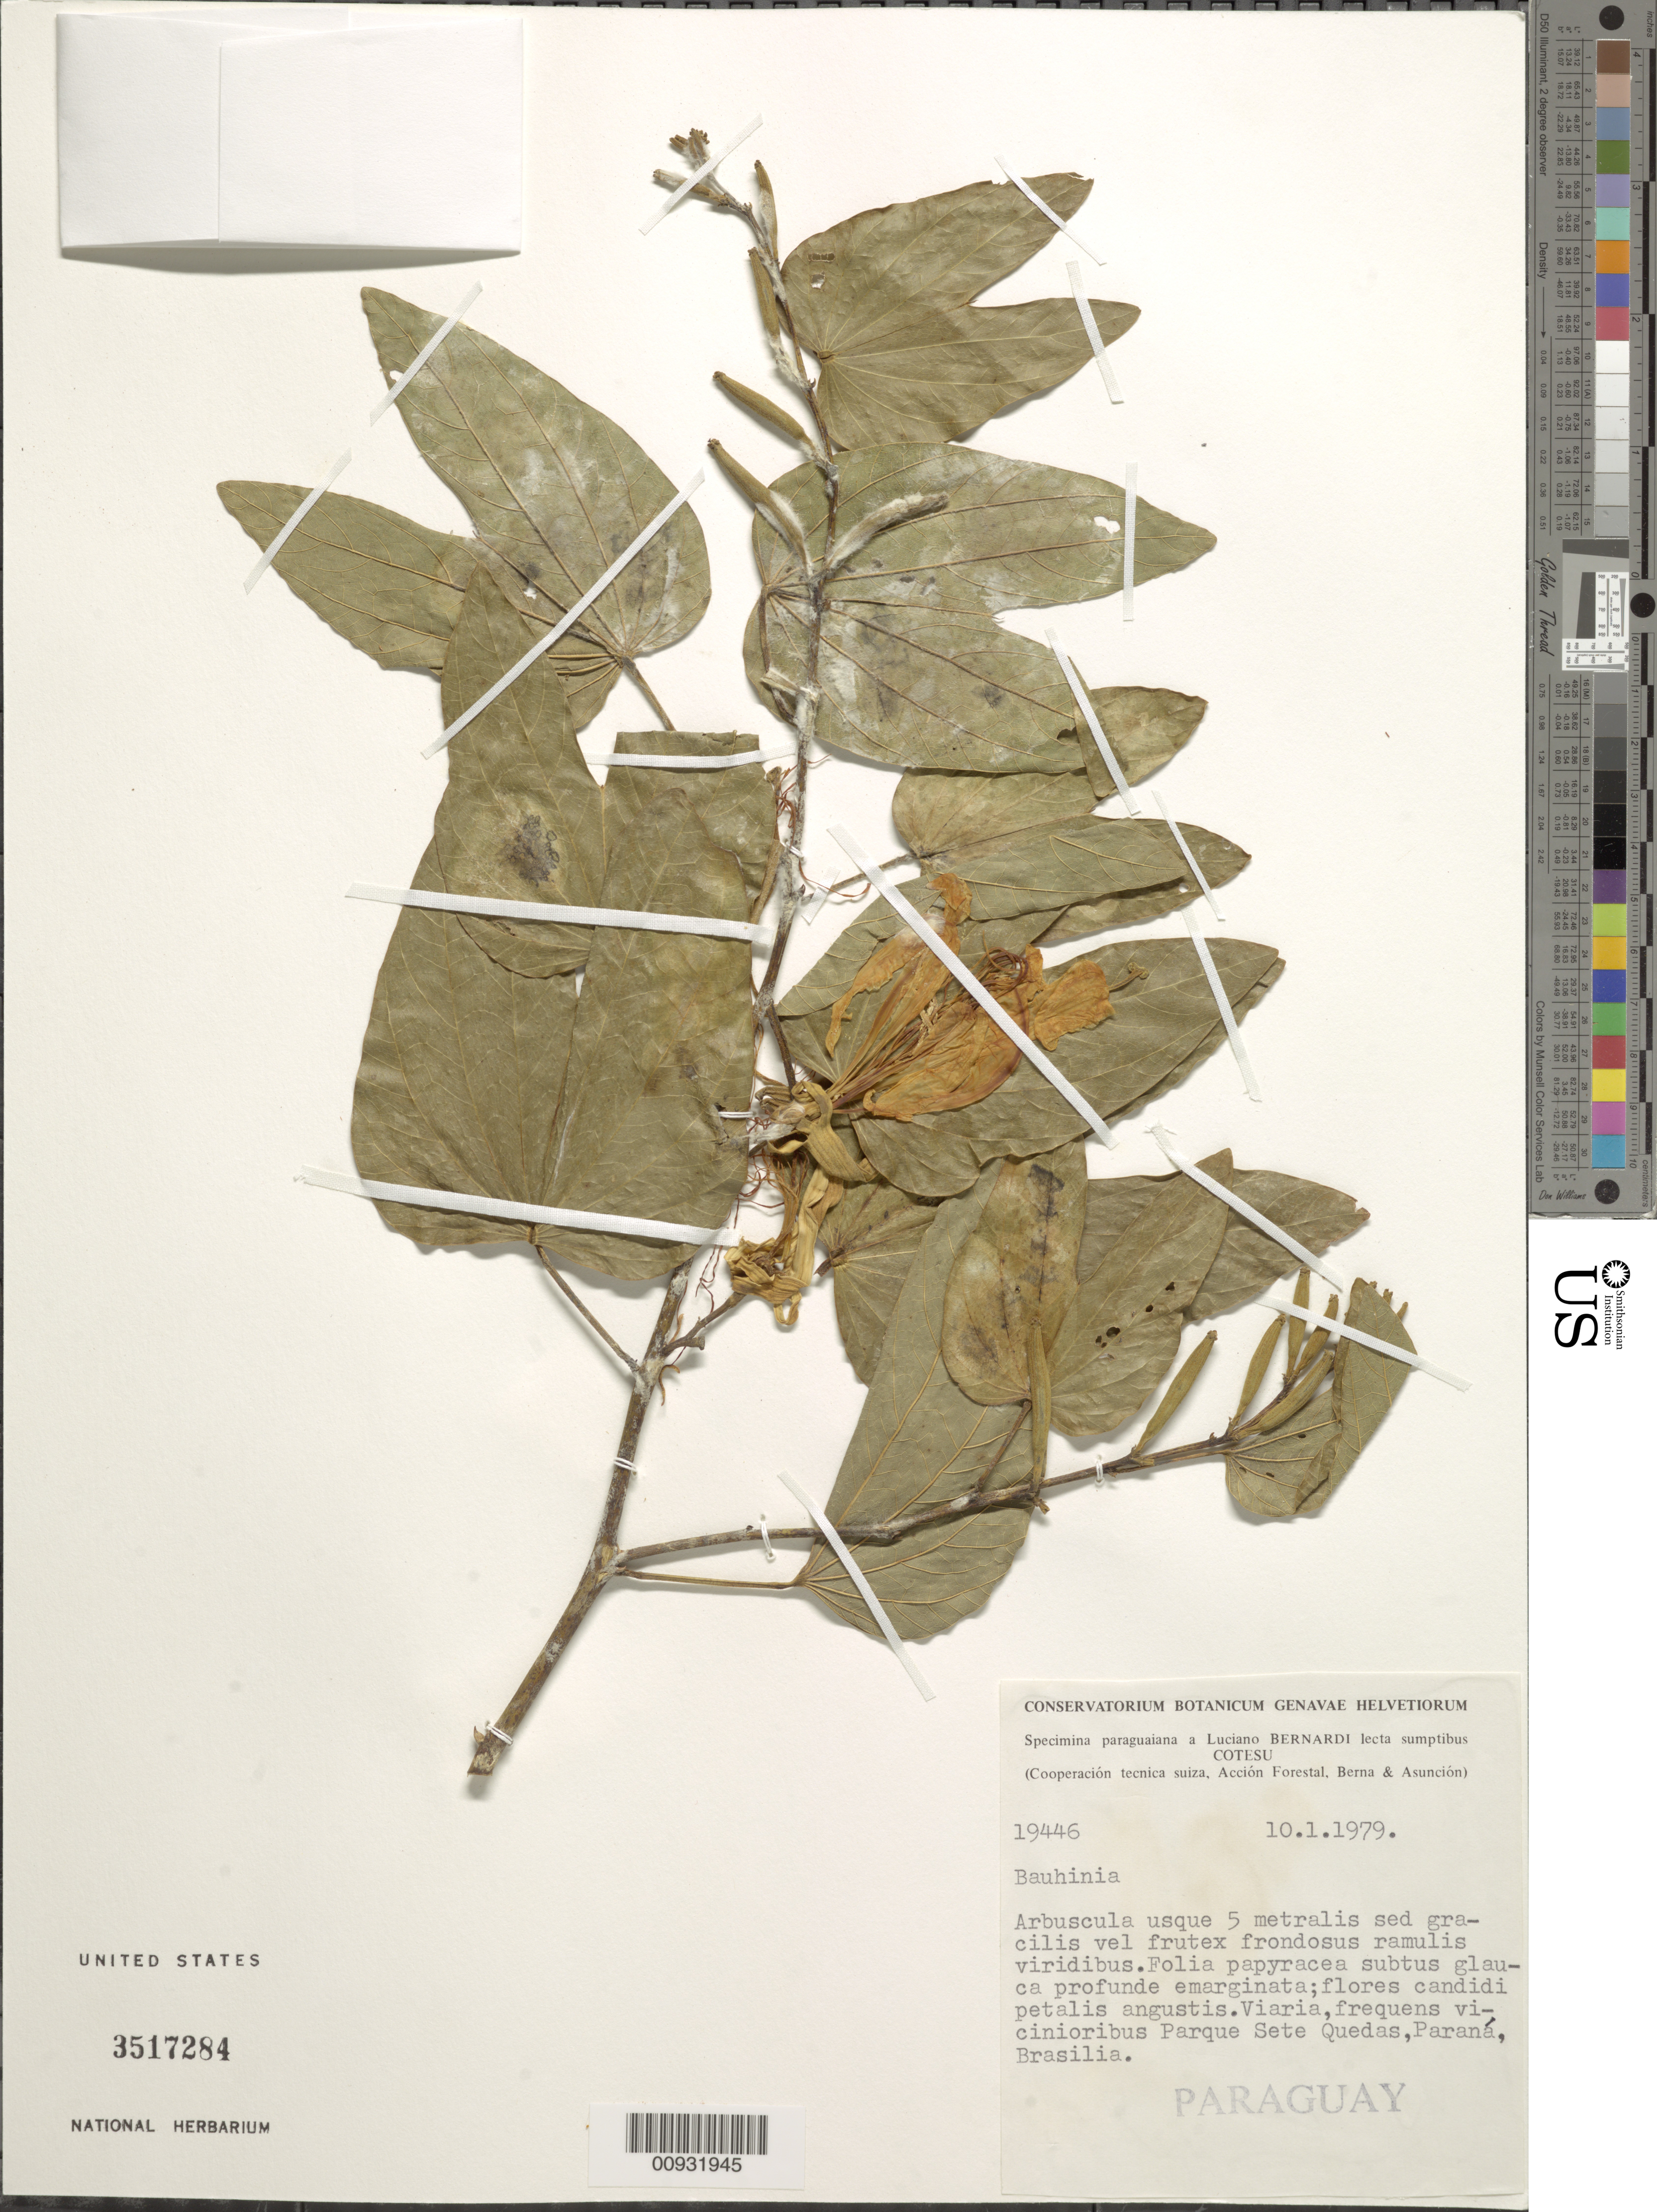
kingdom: Plantae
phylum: Tracheophyta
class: Magnoliopsida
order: Fabales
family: Fabaceae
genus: Bauhinia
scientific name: Bauhinia sp.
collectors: L. Bernardi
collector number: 19446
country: Paraguay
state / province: Alto Paraná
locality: Parque Sete Quedas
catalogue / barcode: US 3517284